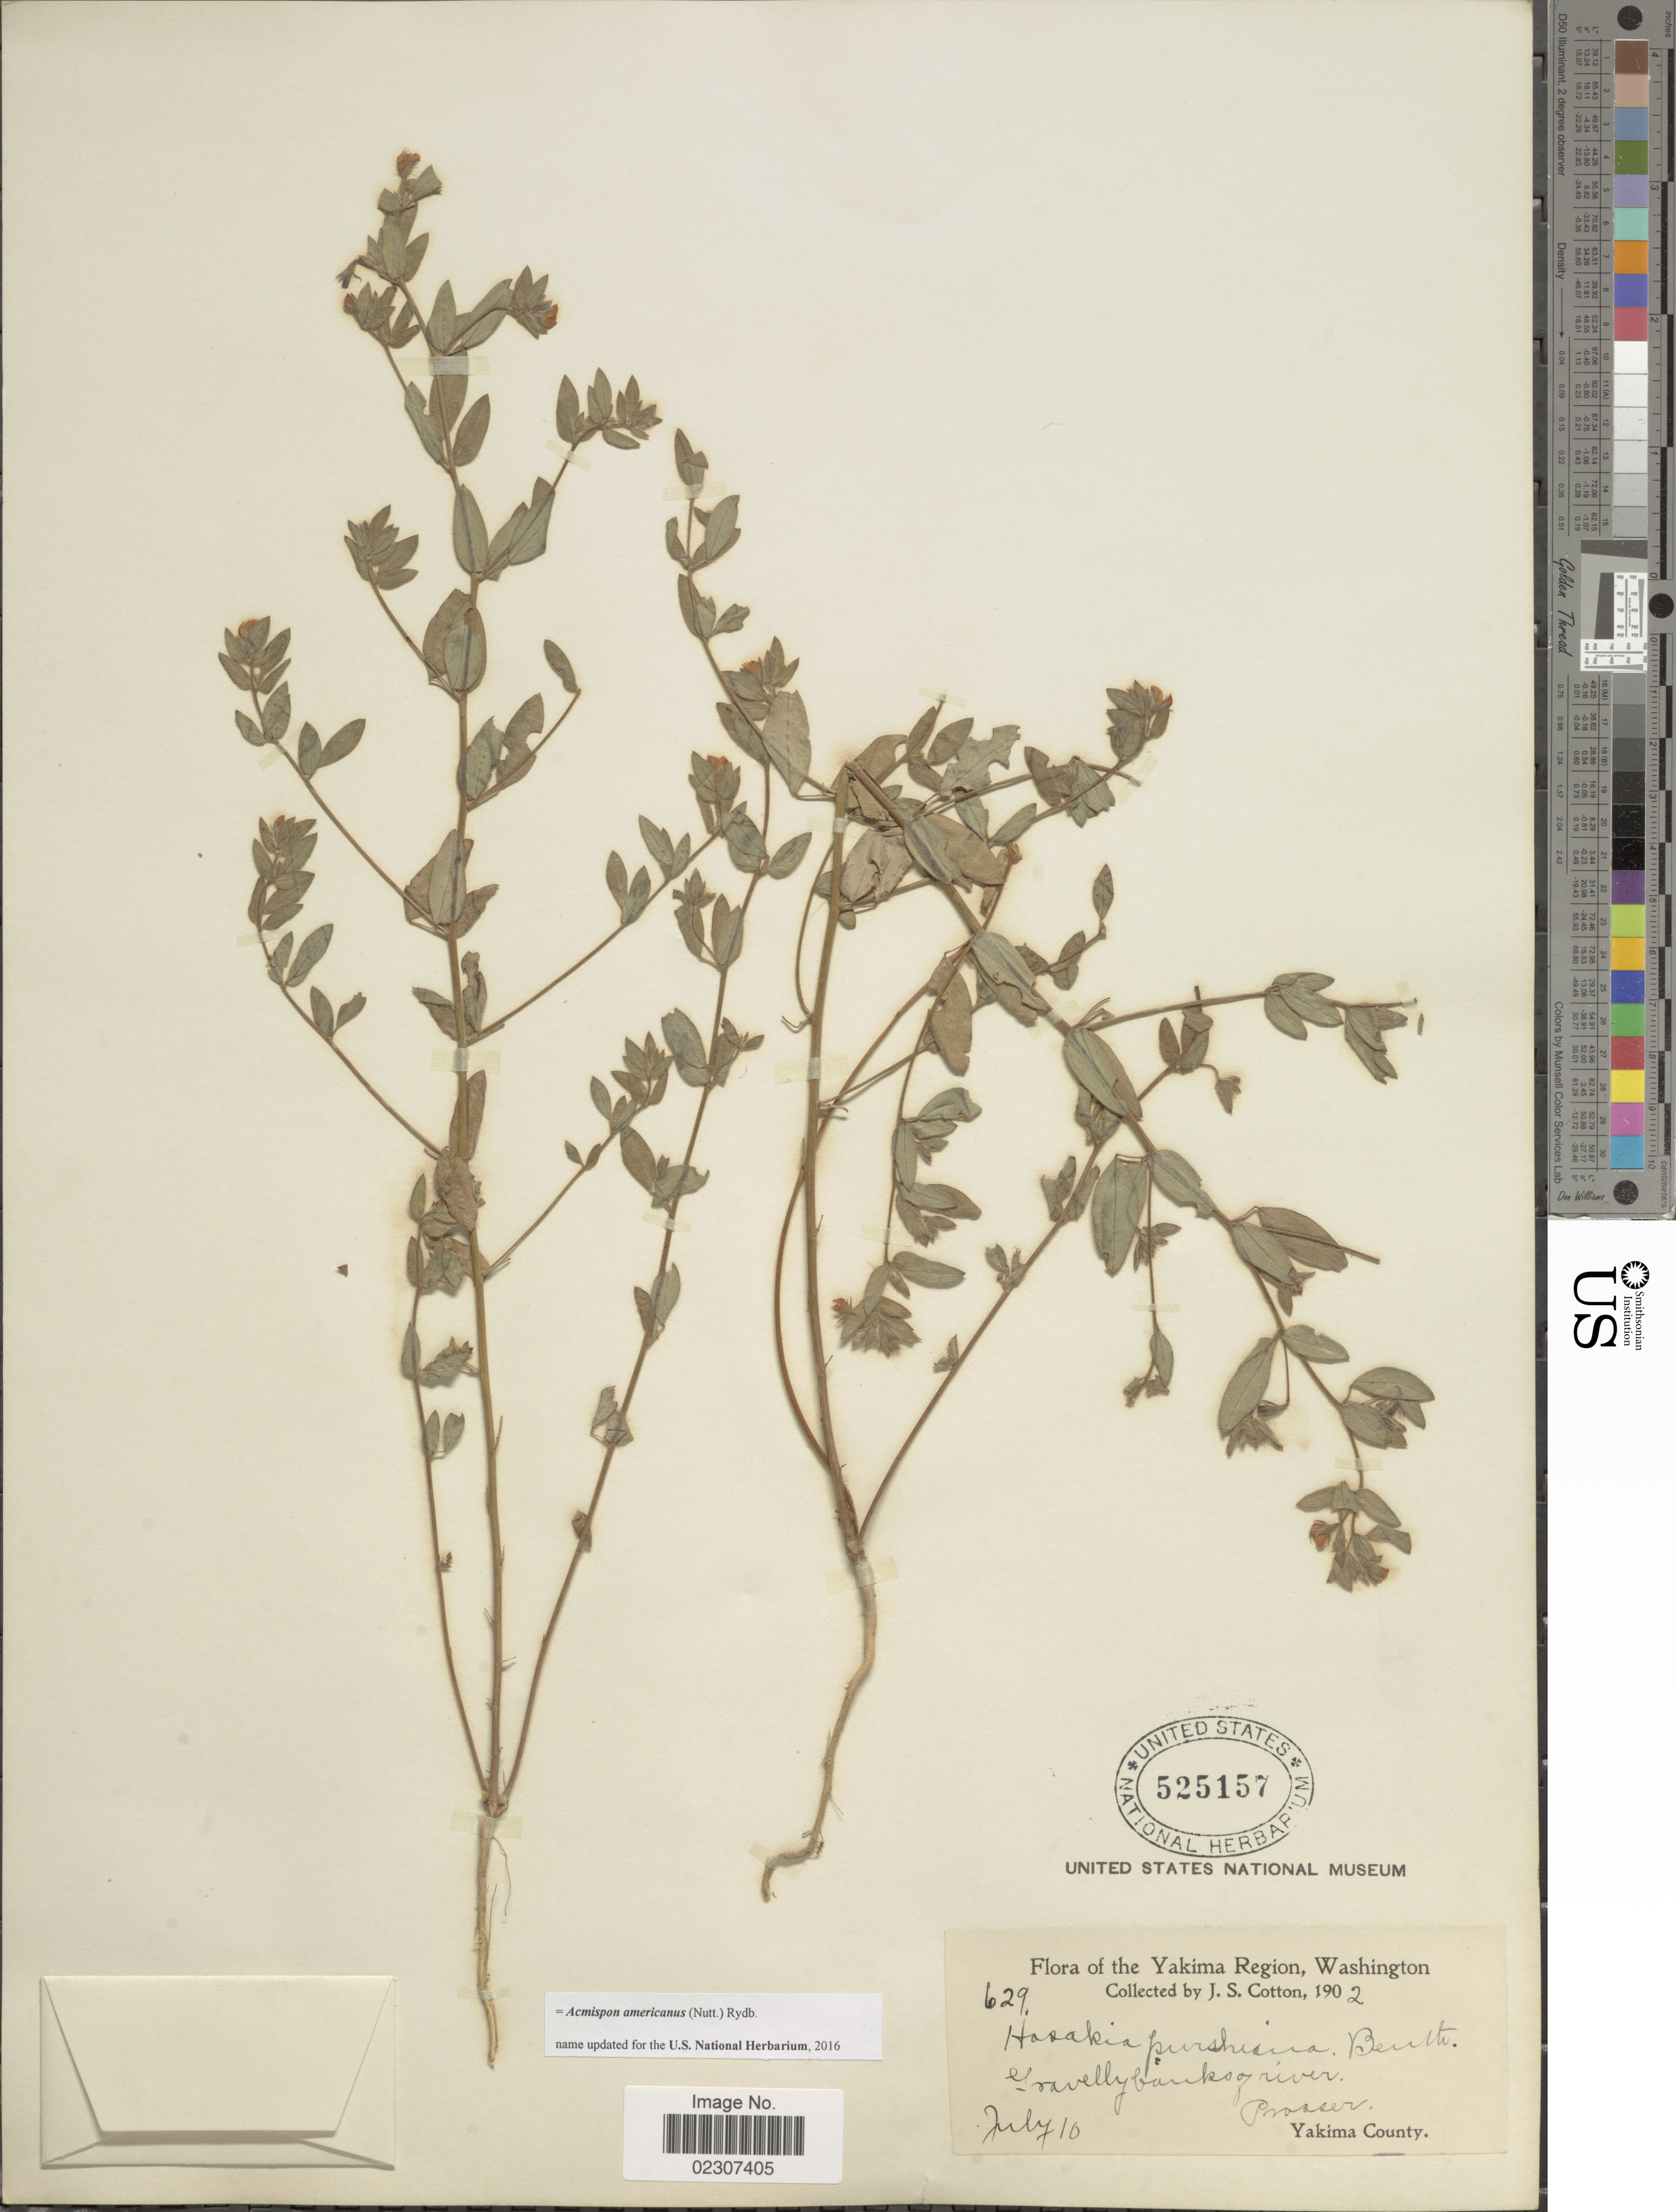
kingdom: Plantae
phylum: Tracheophyta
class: Magnoliopsida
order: Fabales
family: Fabaceae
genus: Acmispon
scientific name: Acmispon americanus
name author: (Nutt.) Rydb.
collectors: J. S. Cotton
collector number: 629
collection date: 1902-07-10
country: United States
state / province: Washington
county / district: Yakima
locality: Yakima Region, Washington, Gravelly banks of river, Prosser.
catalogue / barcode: US 525157